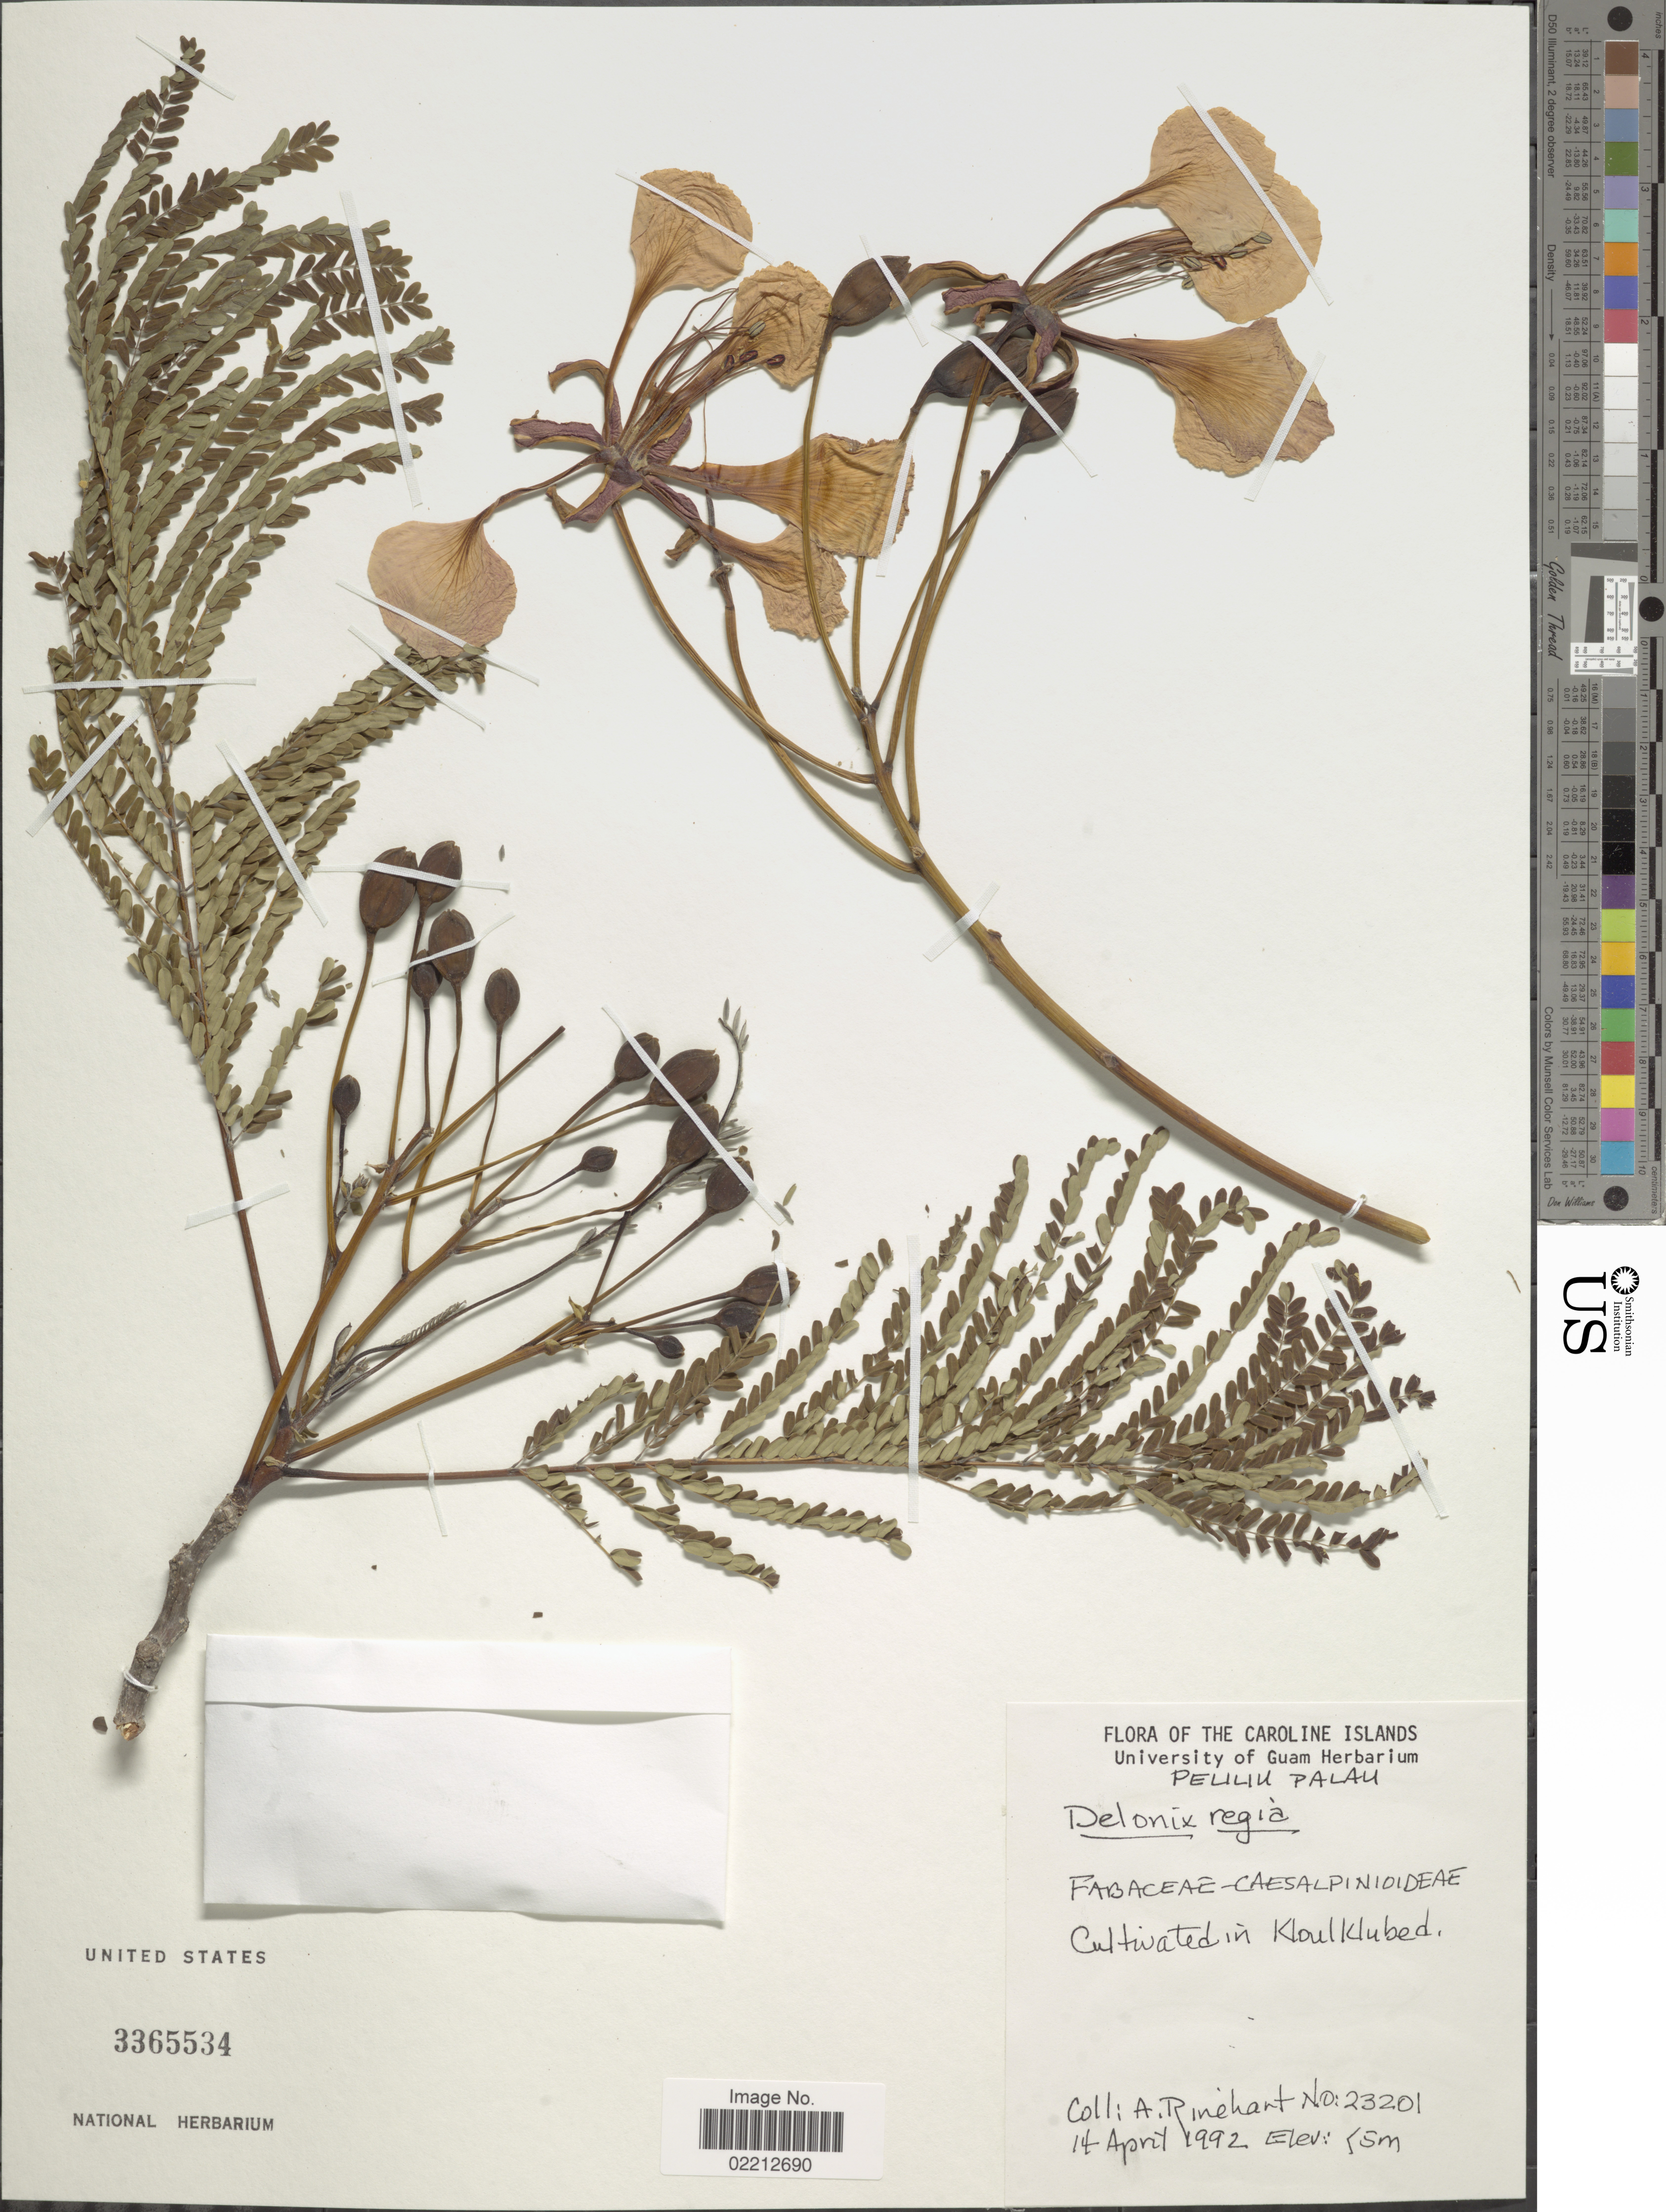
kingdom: Plantae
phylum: Tracheophyta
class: Magnoliopsida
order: Fabales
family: Fabaceae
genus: Delonix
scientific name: Delonix regia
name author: (Bojer ex Hook.) Raf.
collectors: A. Rinehart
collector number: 23201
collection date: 1992-04-14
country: Palau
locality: Caroline islands, Peulik Palau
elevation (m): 5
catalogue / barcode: US 3365534